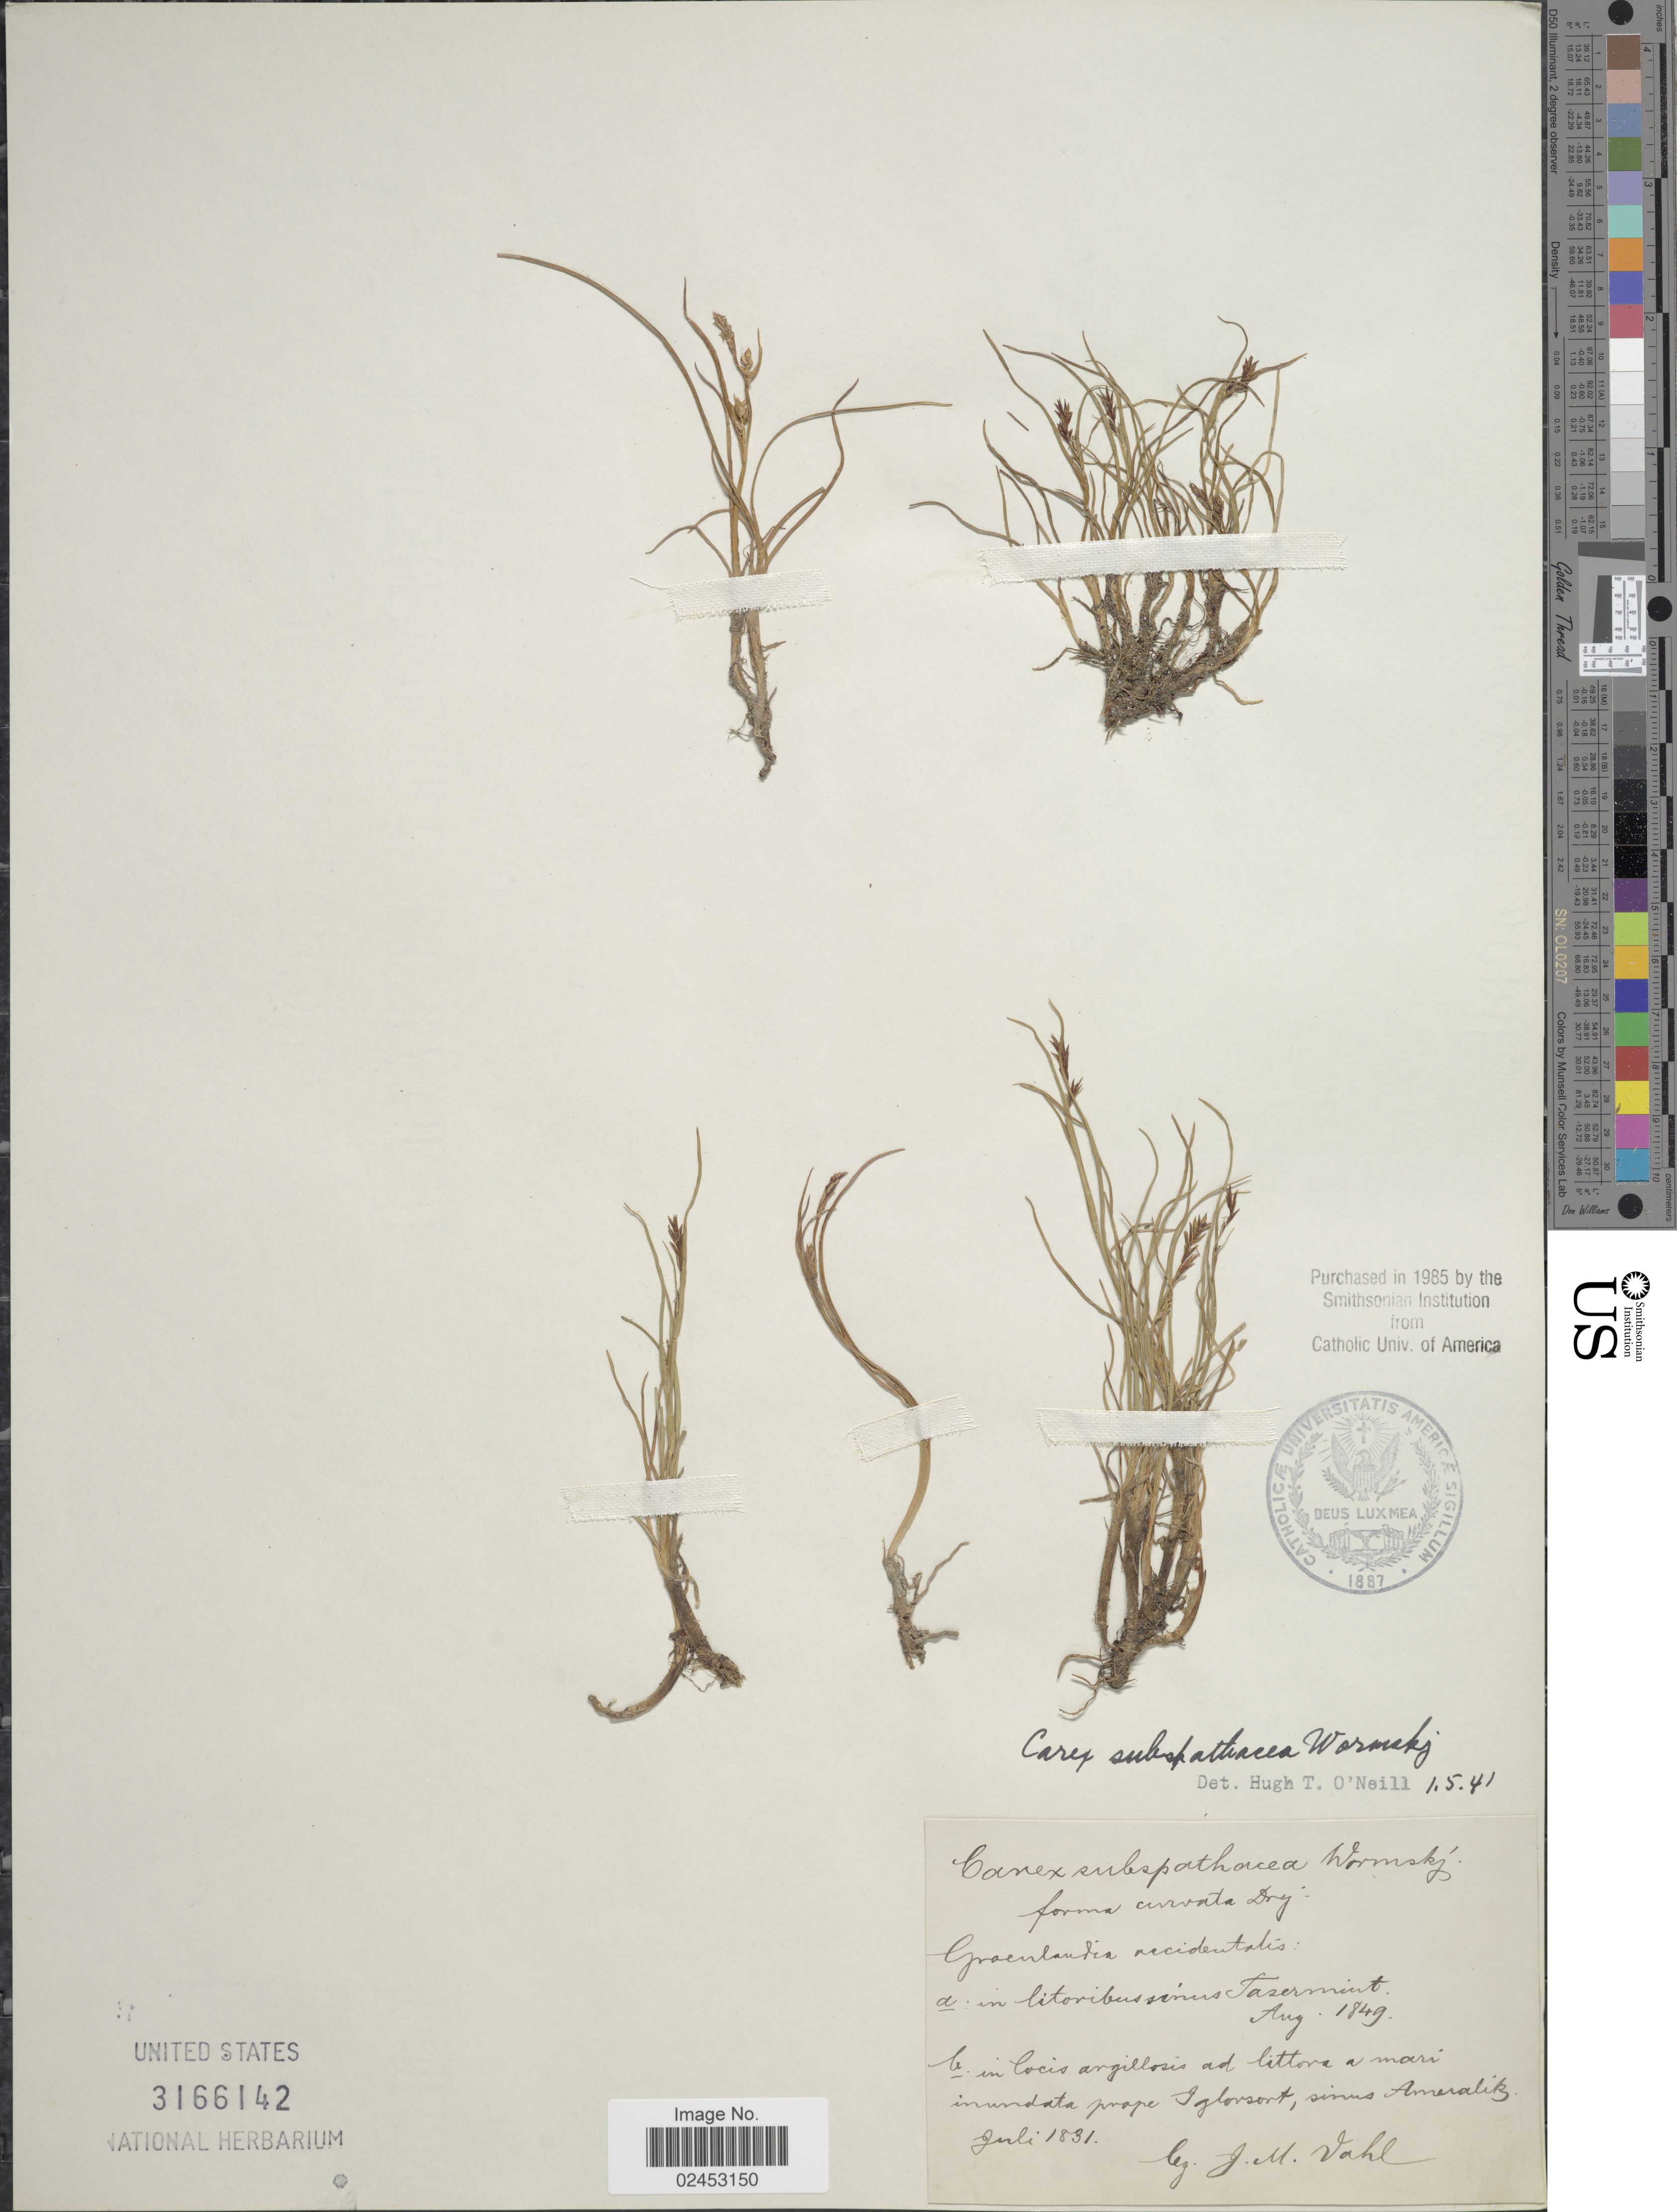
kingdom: Plantae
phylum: Tracheophyta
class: Liliopsida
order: Poales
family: Cyperaceae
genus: Carex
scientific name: Carex subspathacea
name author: Wormsk. ex Hornem.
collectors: J. M. Vahl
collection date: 1831-08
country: Greenland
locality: Groenlandia occidentalis, in litoribus sinus Tasermiut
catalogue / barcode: US 3166142